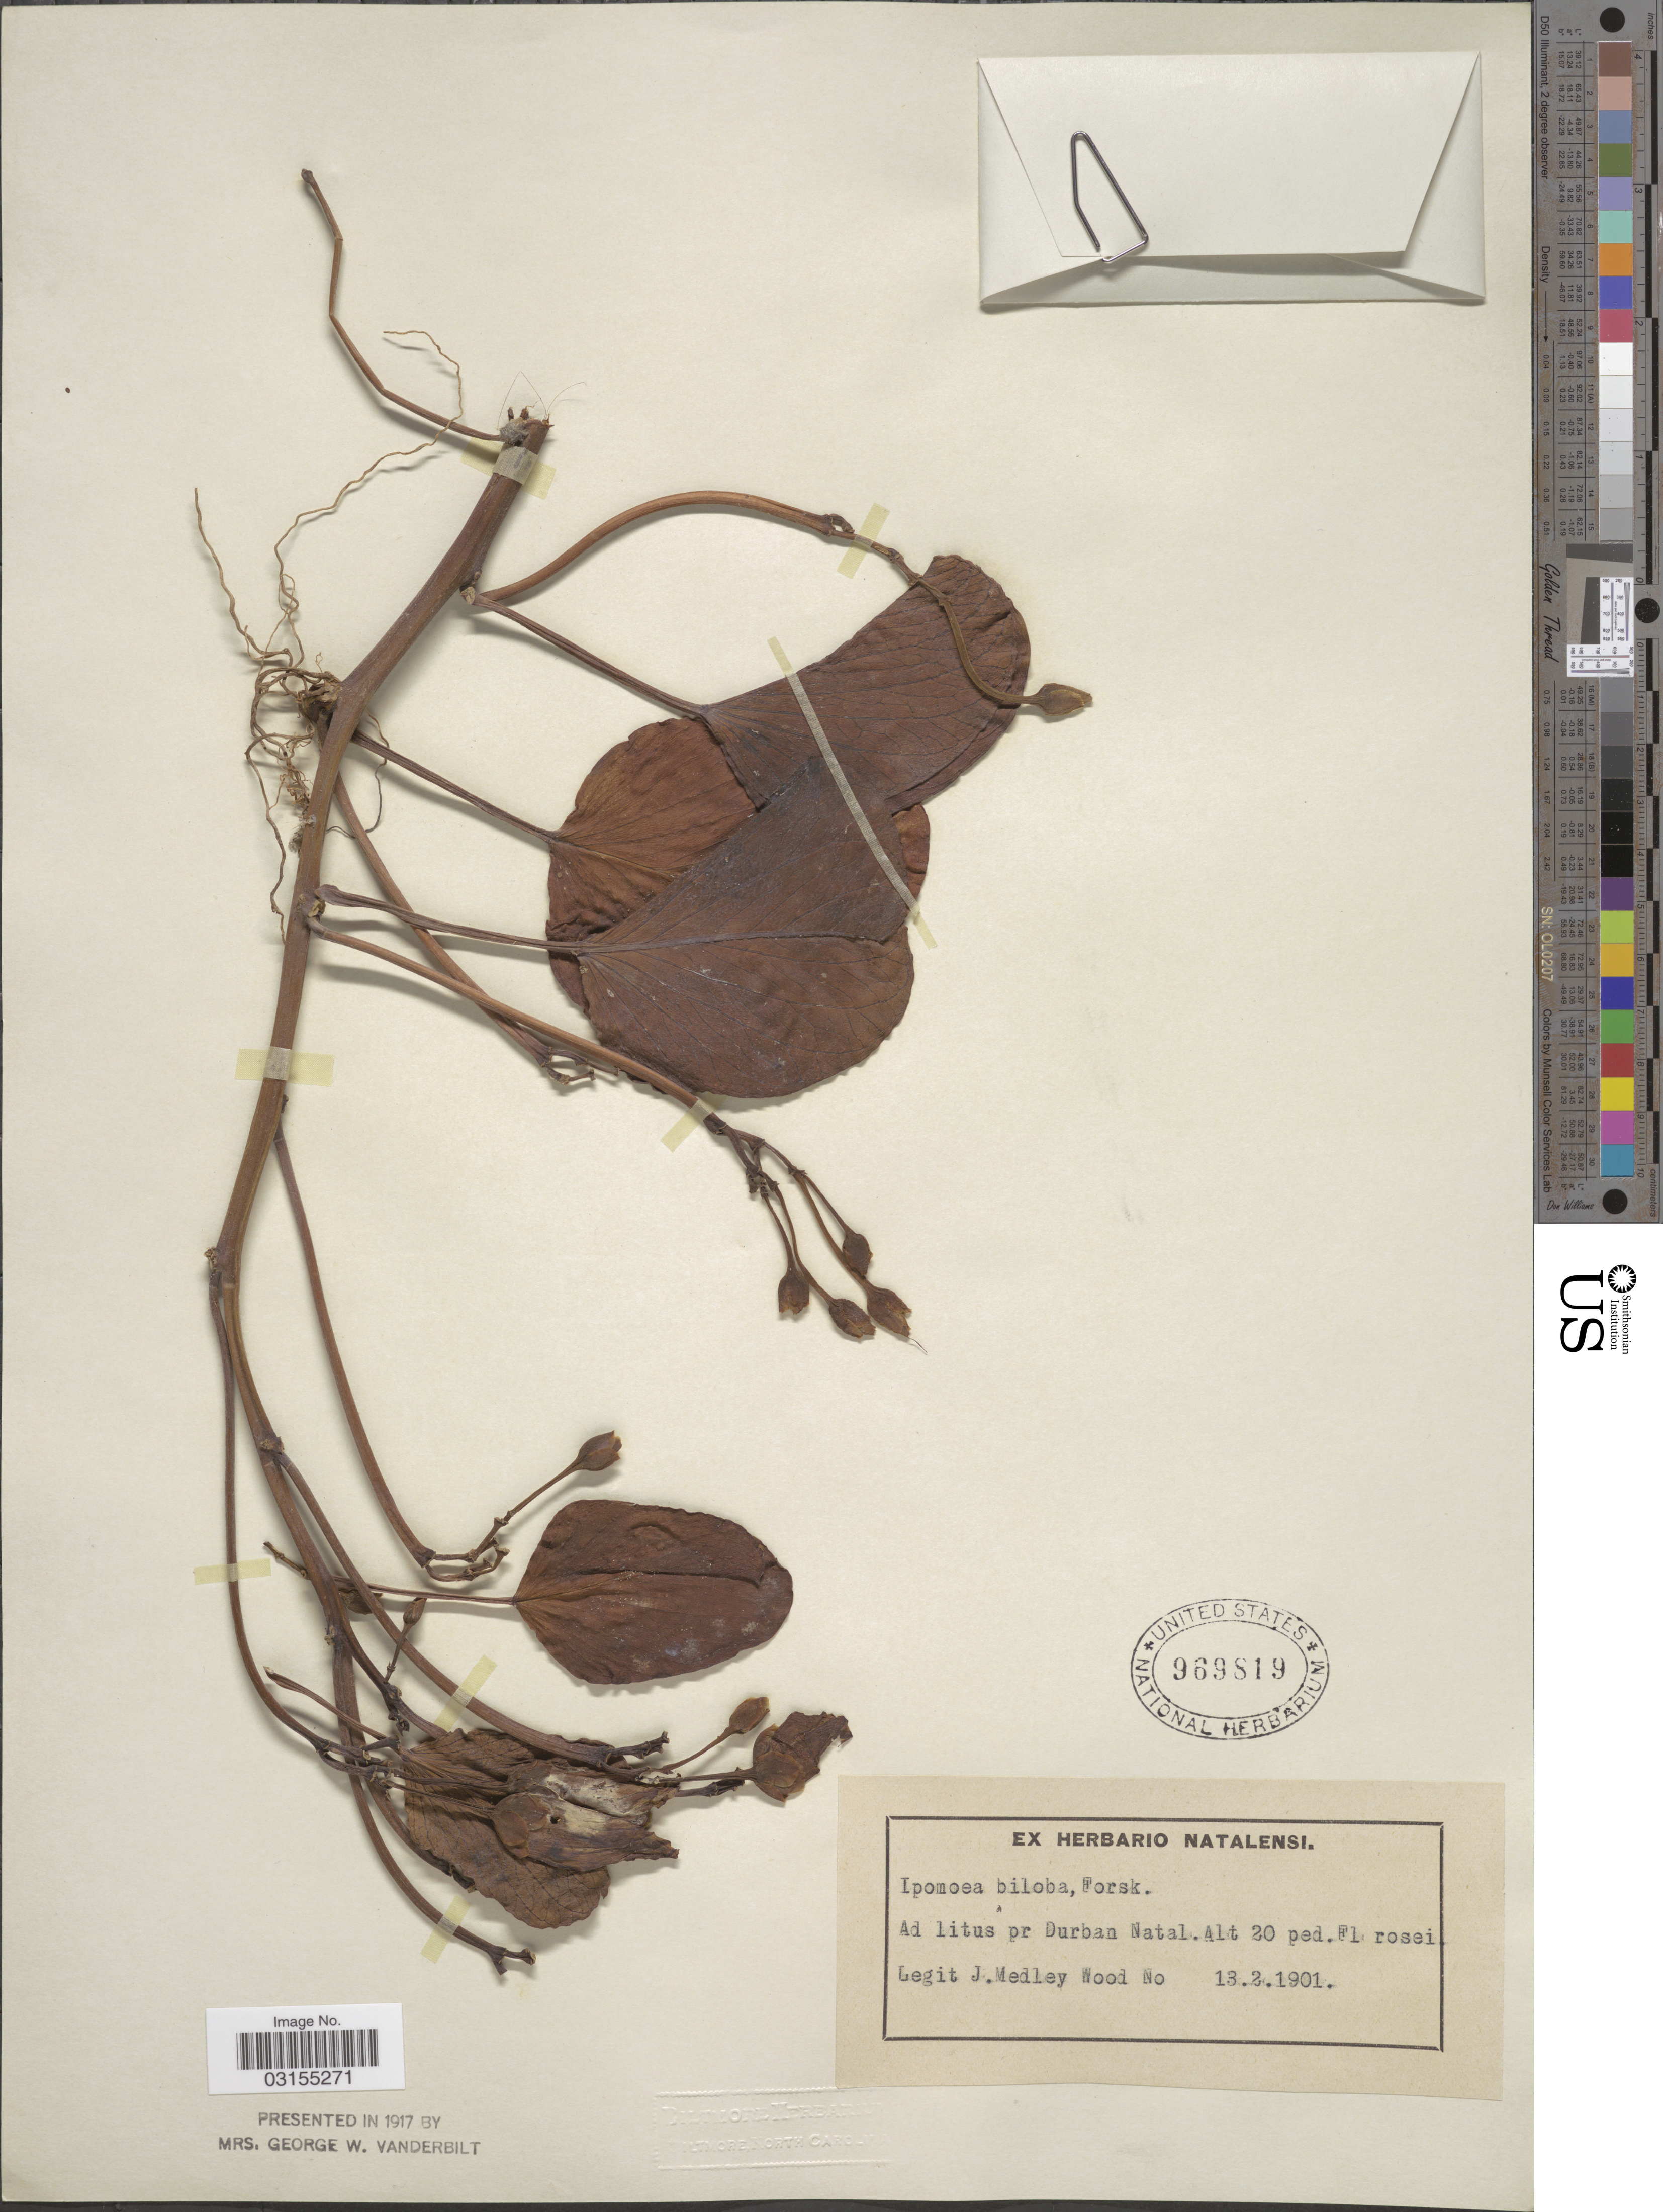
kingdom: Plantae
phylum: Tracheophyta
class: Magnoliopsida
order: Solanales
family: Convolvulaceae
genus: Ipomoea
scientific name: Ipomoea pes-caprae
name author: (L.) R. Br.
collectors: J. Medley Wood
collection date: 1901-02-13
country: South Africa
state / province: KwaZulu-Natal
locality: Ad litus pr Durban Natal.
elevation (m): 6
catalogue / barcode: US 969819